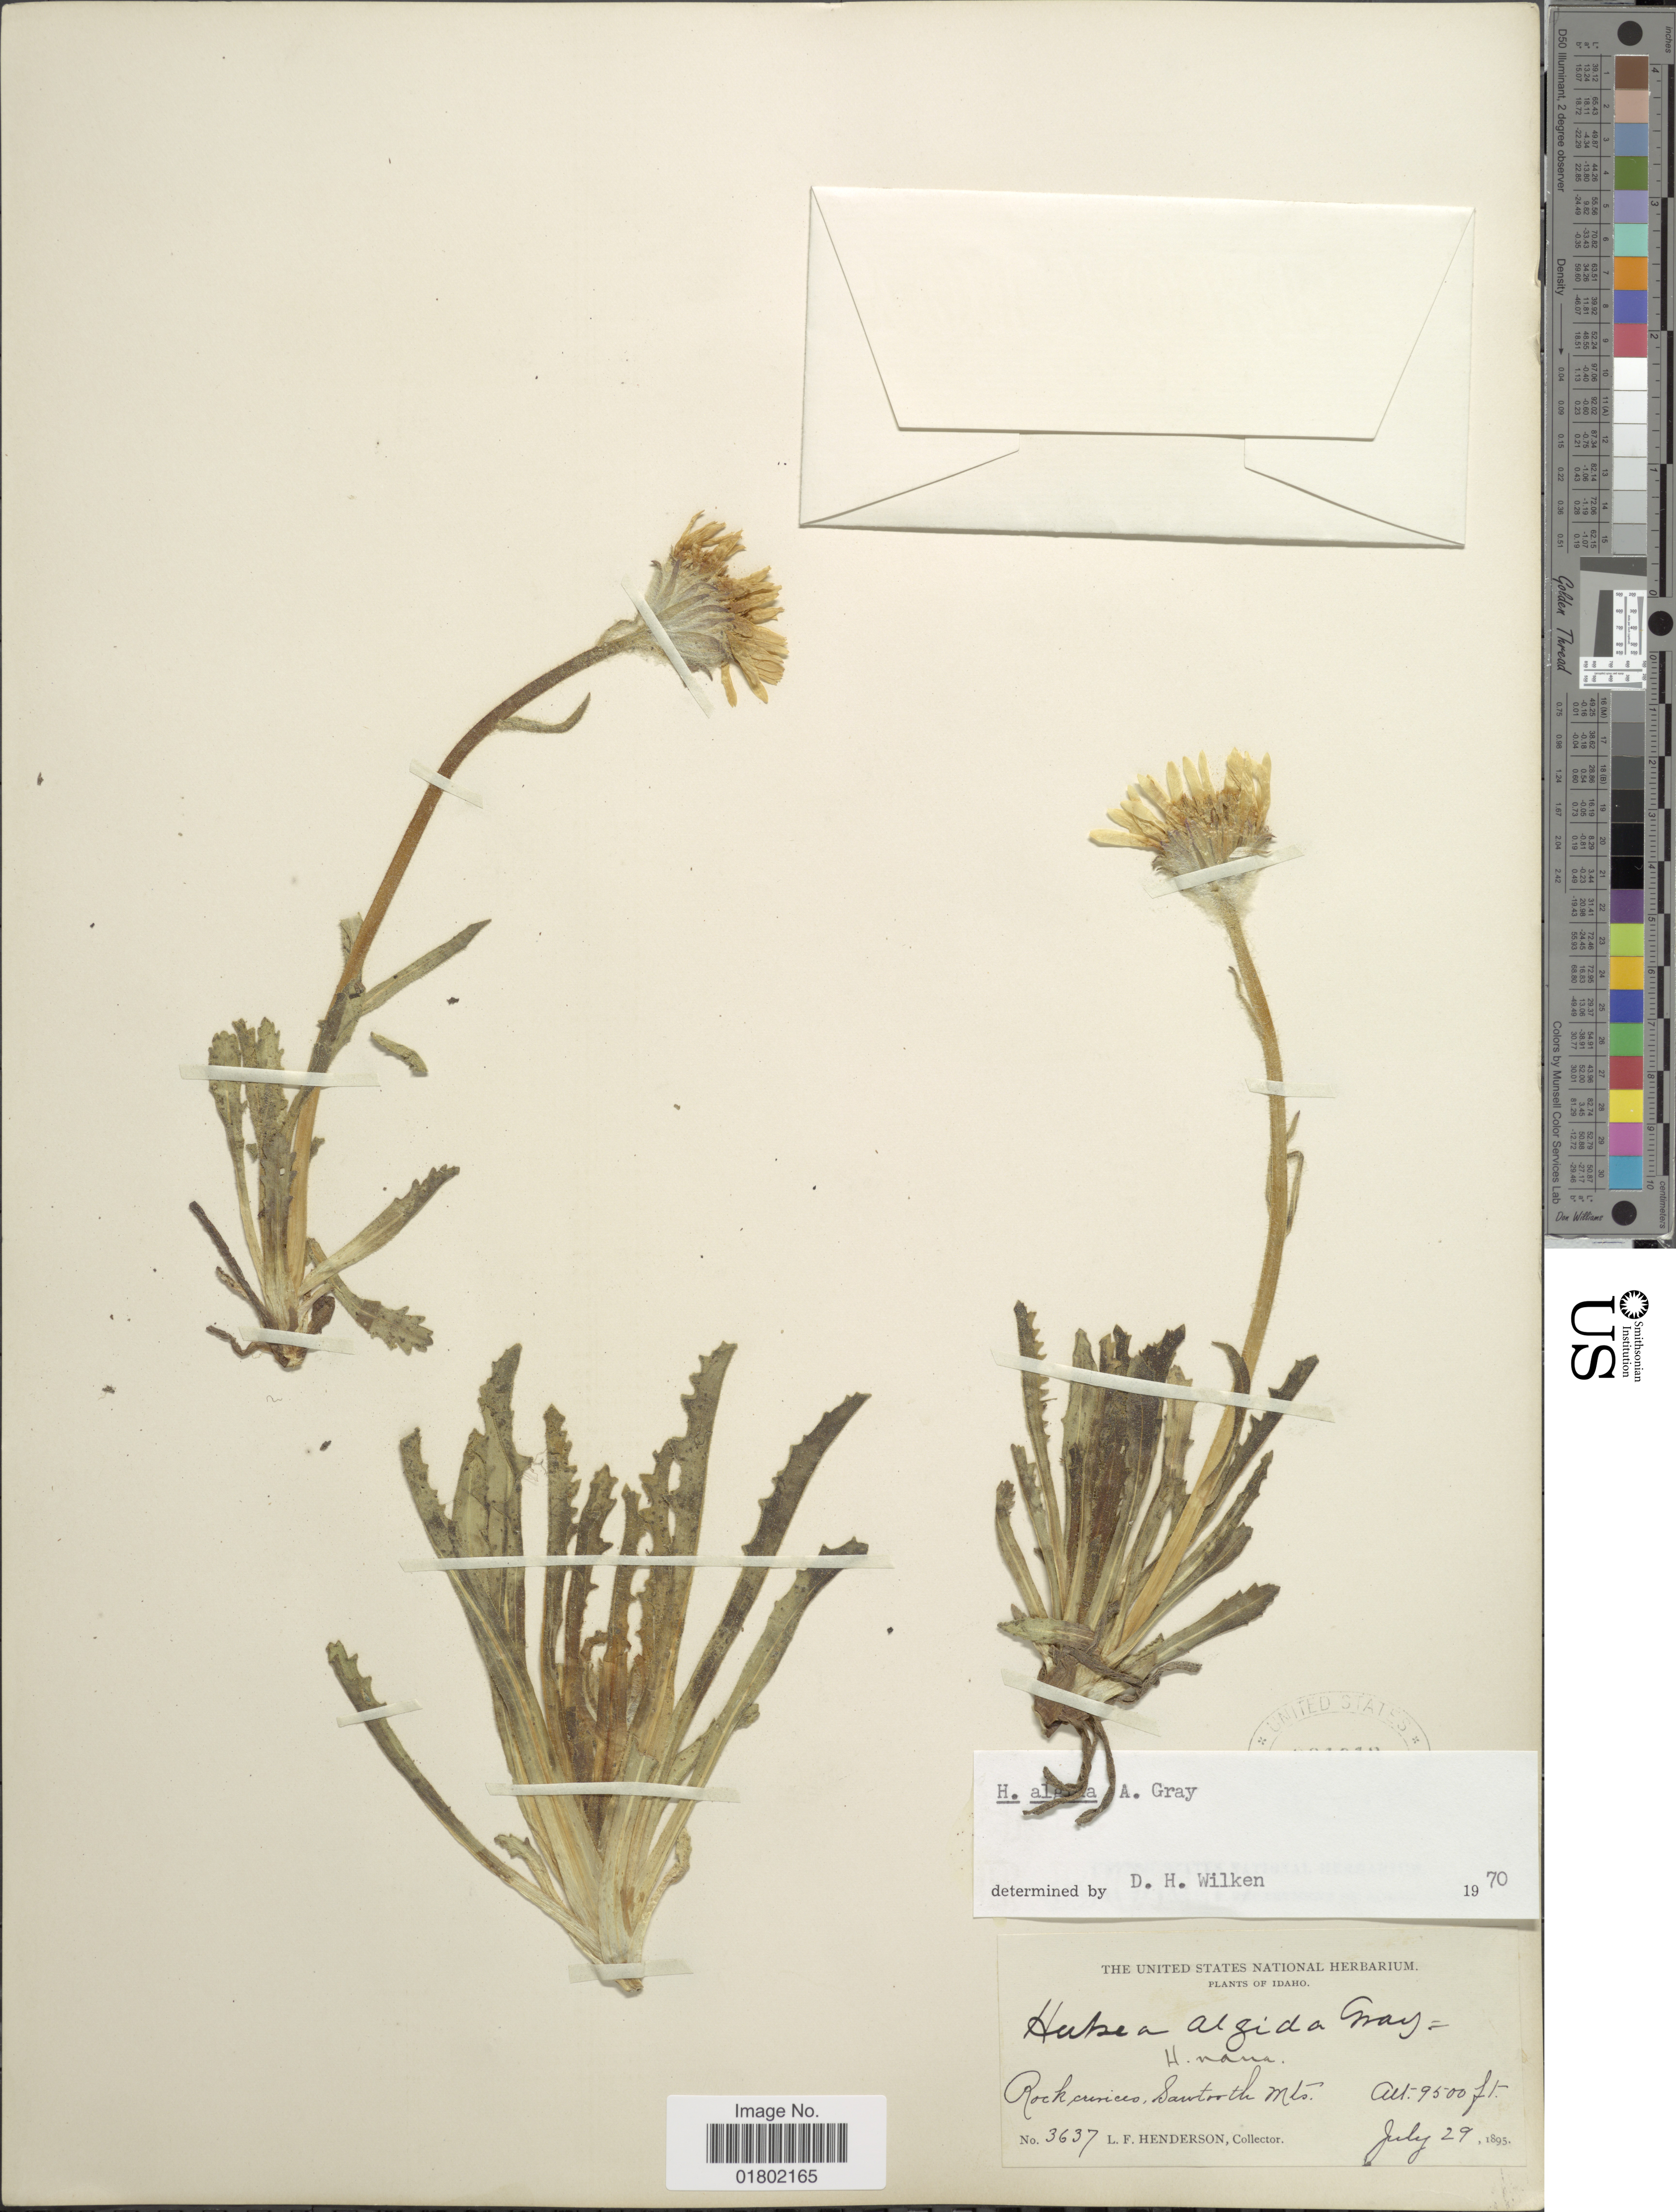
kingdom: Plantae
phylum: Tracheophyta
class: Magnoliopsida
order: Asterales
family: Asteraceae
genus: Hulsea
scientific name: Hulsea algida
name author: A. Gray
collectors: L. Henderson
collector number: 3637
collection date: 1895-07-29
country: United States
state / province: Idaho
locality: Rock curices, Sawtooth Mts.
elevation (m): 2896